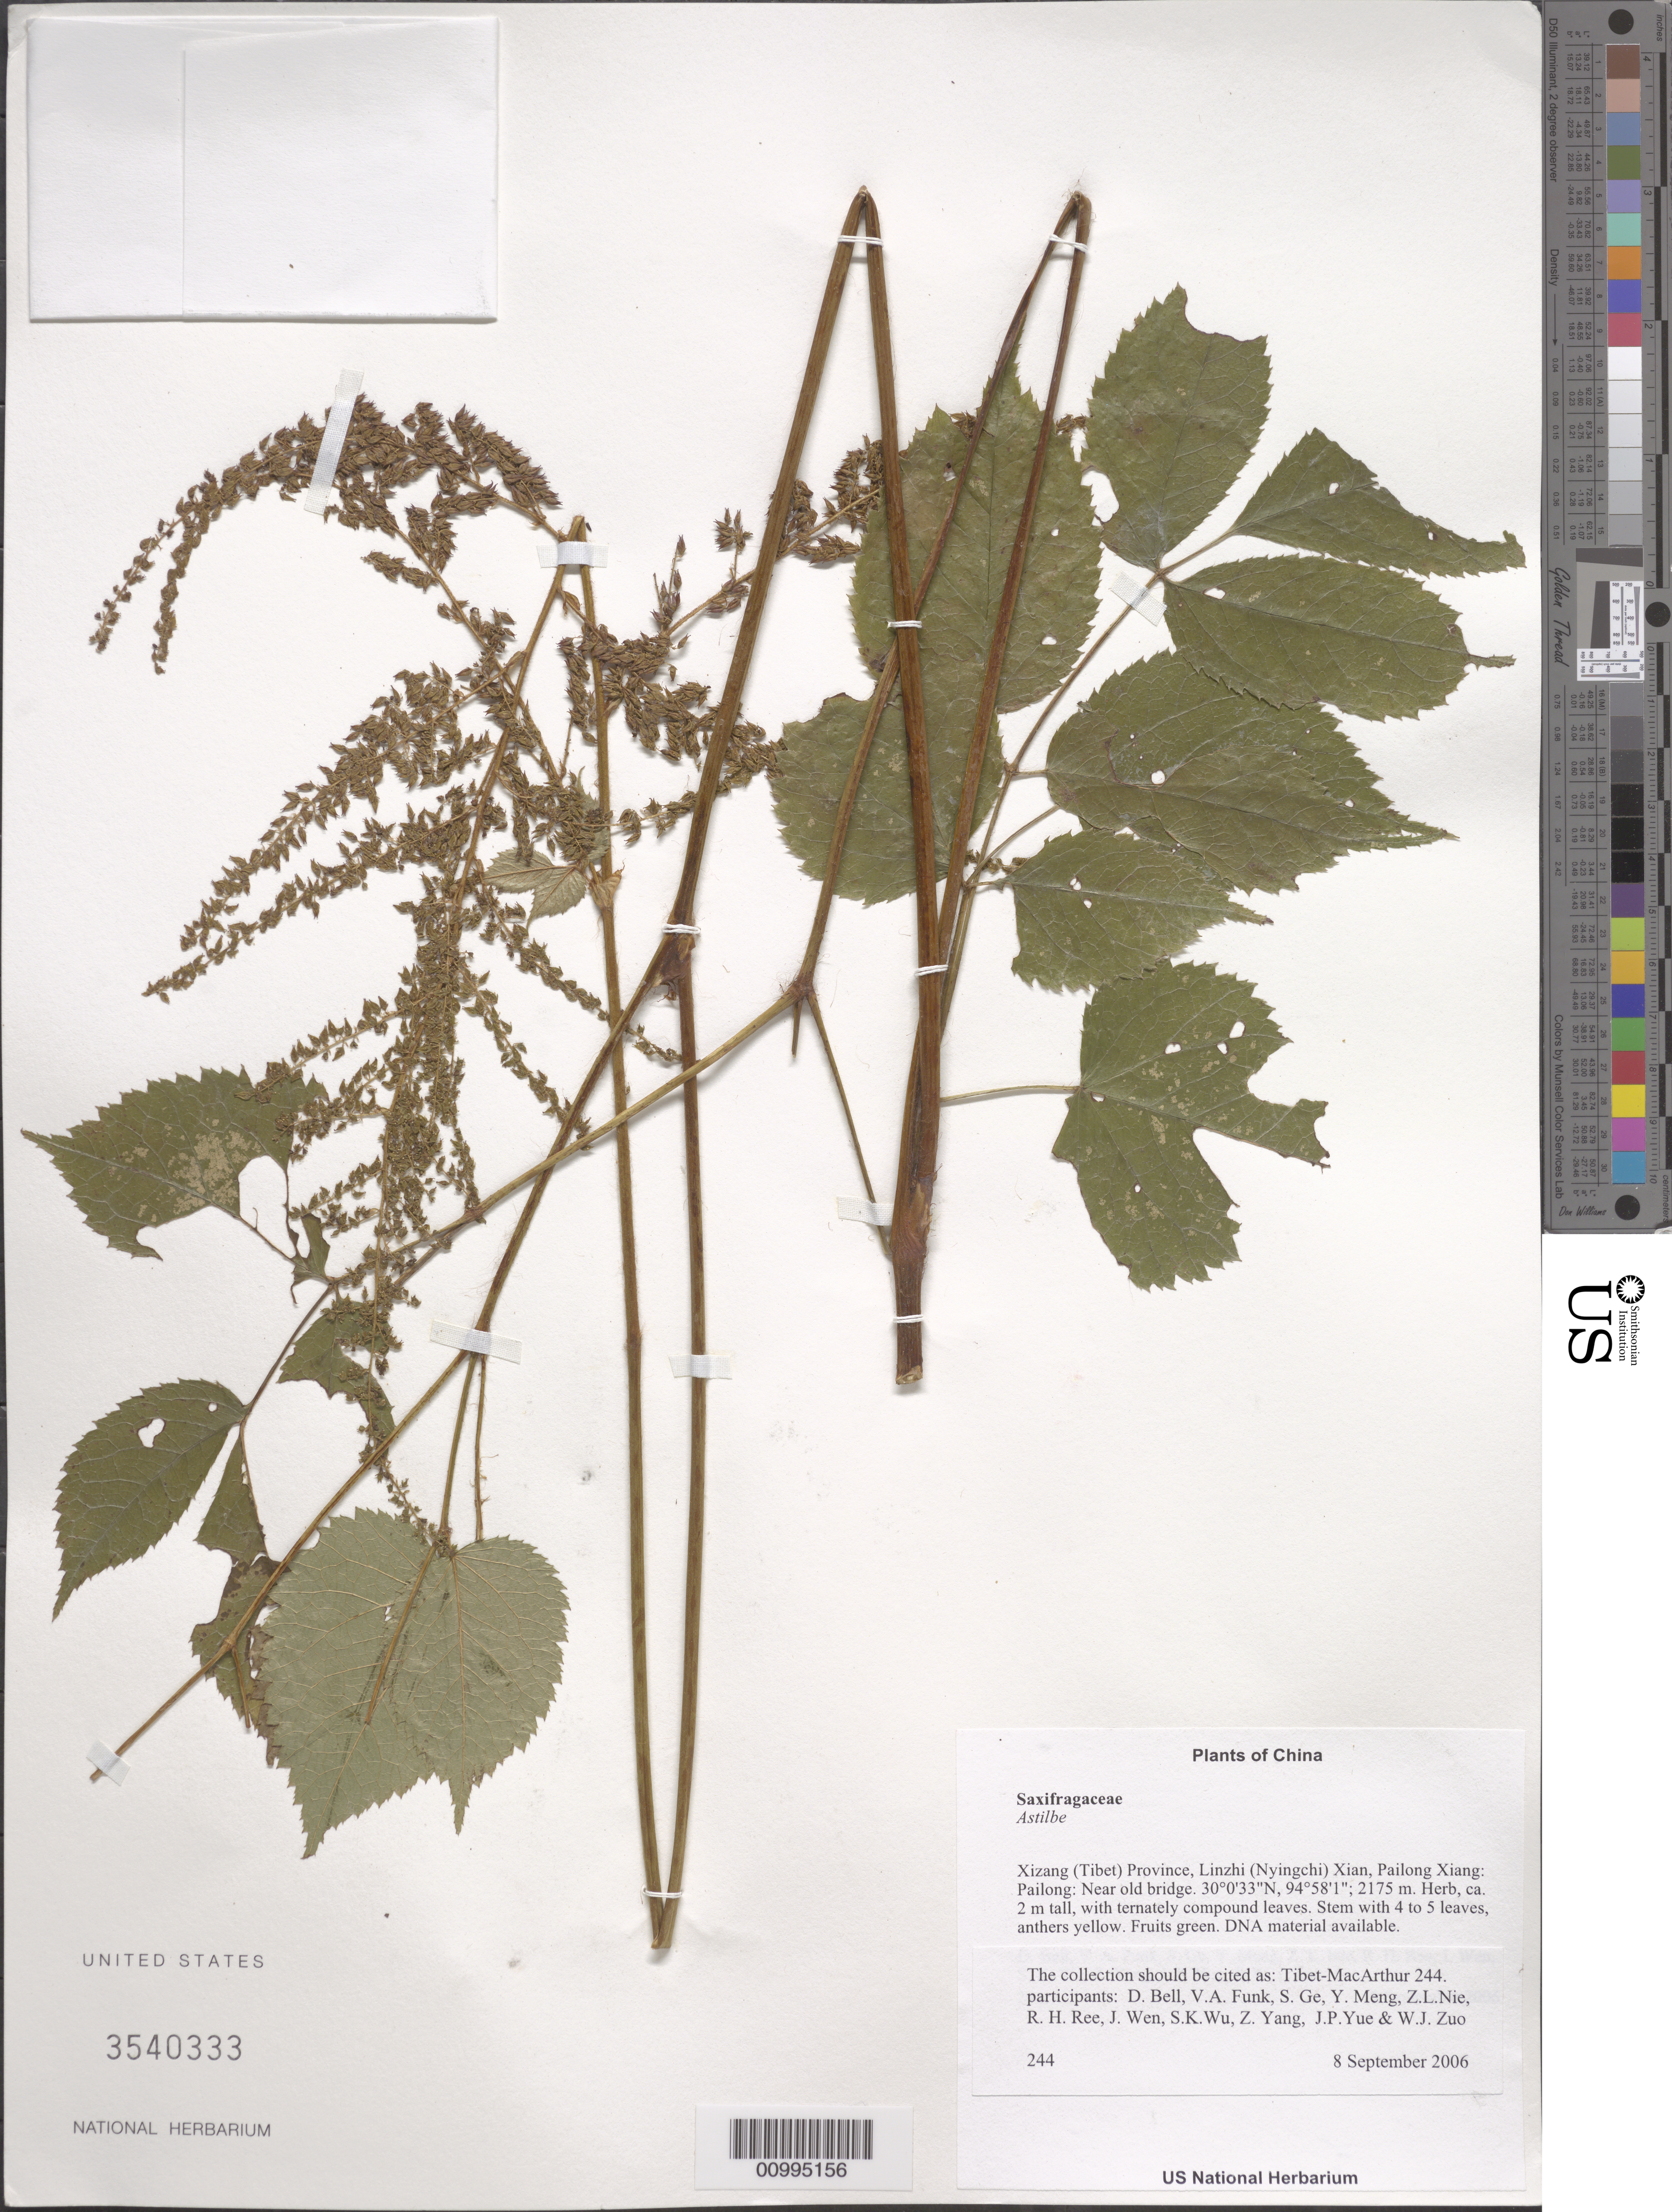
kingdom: Plantae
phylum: Tracheophyta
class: Magnoliopsida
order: Saxifragales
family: Saxifragaceae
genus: Astilbe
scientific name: Astilbe sp.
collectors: Tibet-MacArthur, D. A. Bell, V. Funk, S. Ge, Y. Meng, Z. Nie, R. Ree, J. Wen, S. K. Wu, Z. Yang, J. Yue & W. Zuo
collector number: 244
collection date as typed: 08 Sep 2006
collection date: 2006-09-08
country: China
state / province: Xizang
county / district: Linzhi (Nyingchi) Xian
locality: Pailong Xiang: Pailong. Near old bridge.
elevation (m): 2175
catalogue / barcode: US 3540333